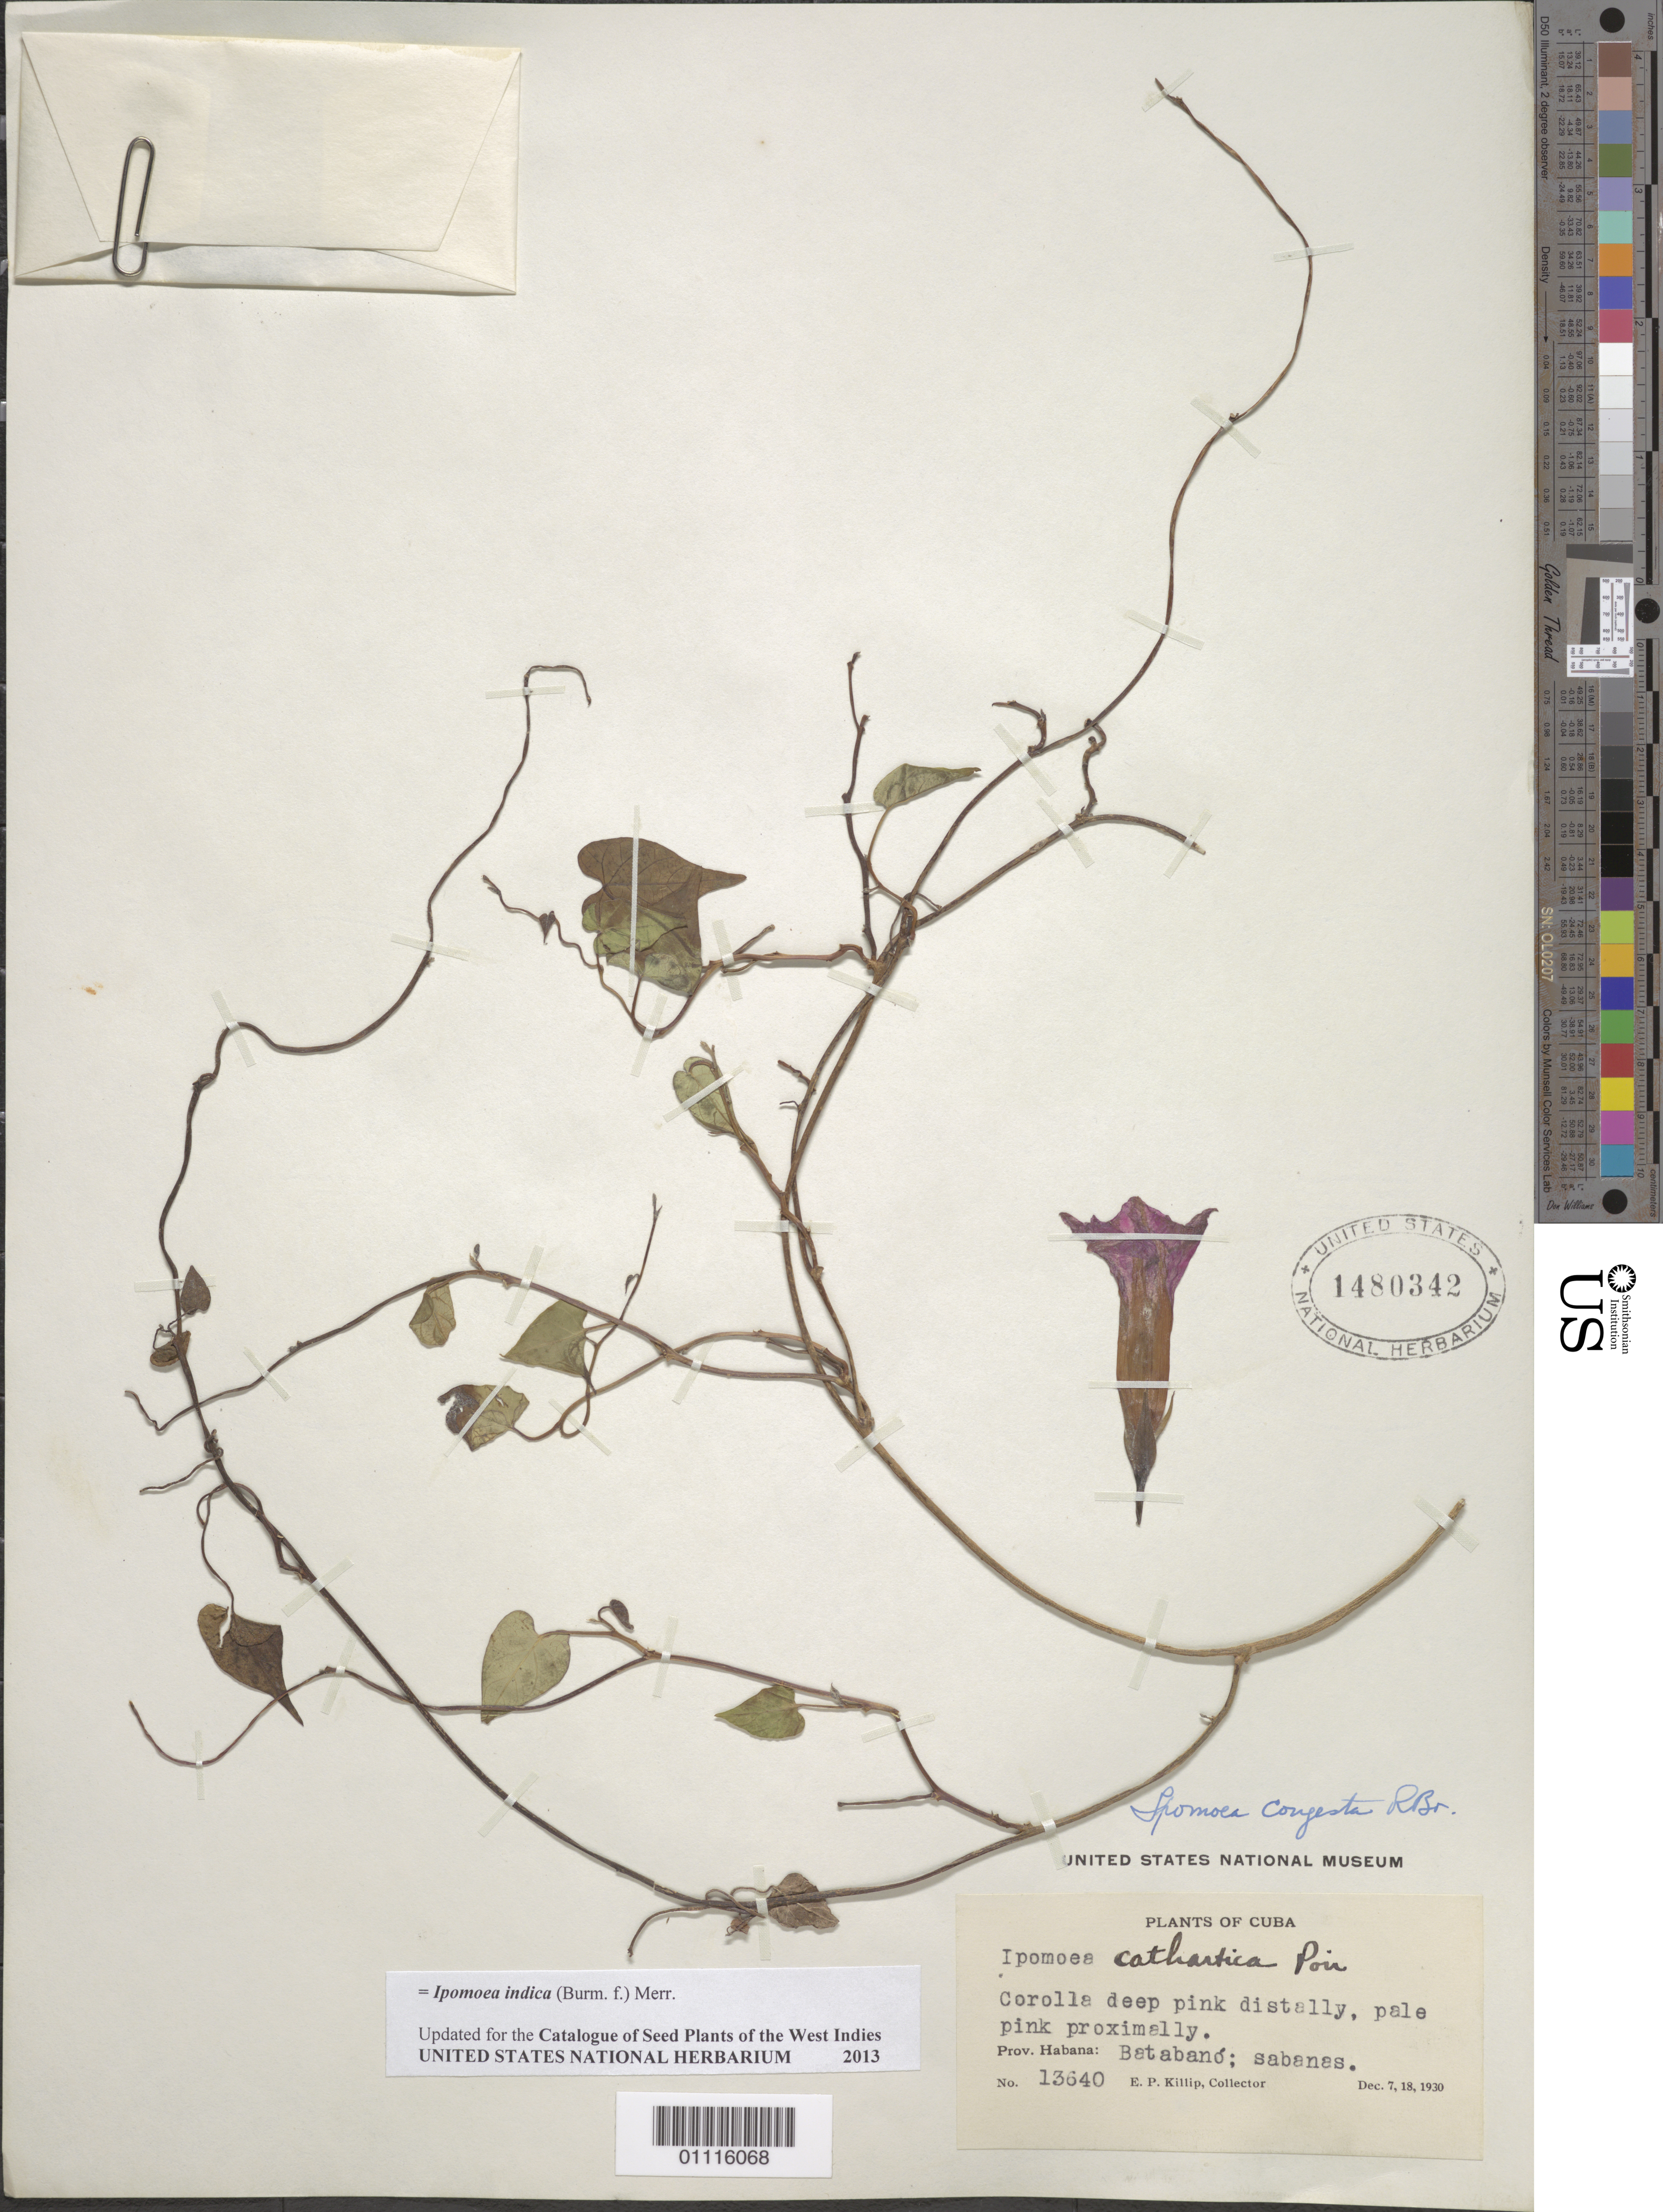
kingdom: Plantae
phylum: Tracheophyta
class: Magnoliopsida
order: Solanales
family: Convolvulaceae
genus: Ipomoea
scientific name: Ipomoea indica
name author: (Burm.) Merr.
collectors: E. P. Killip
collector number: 13640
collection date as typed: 07 Dec 1930 and 18 Dec 1930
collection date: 1930-12-07,1930-12-18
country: Cuba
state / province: La Habana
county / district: Batabanó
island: Cuba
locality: Sabanas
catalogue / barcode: US 1480342